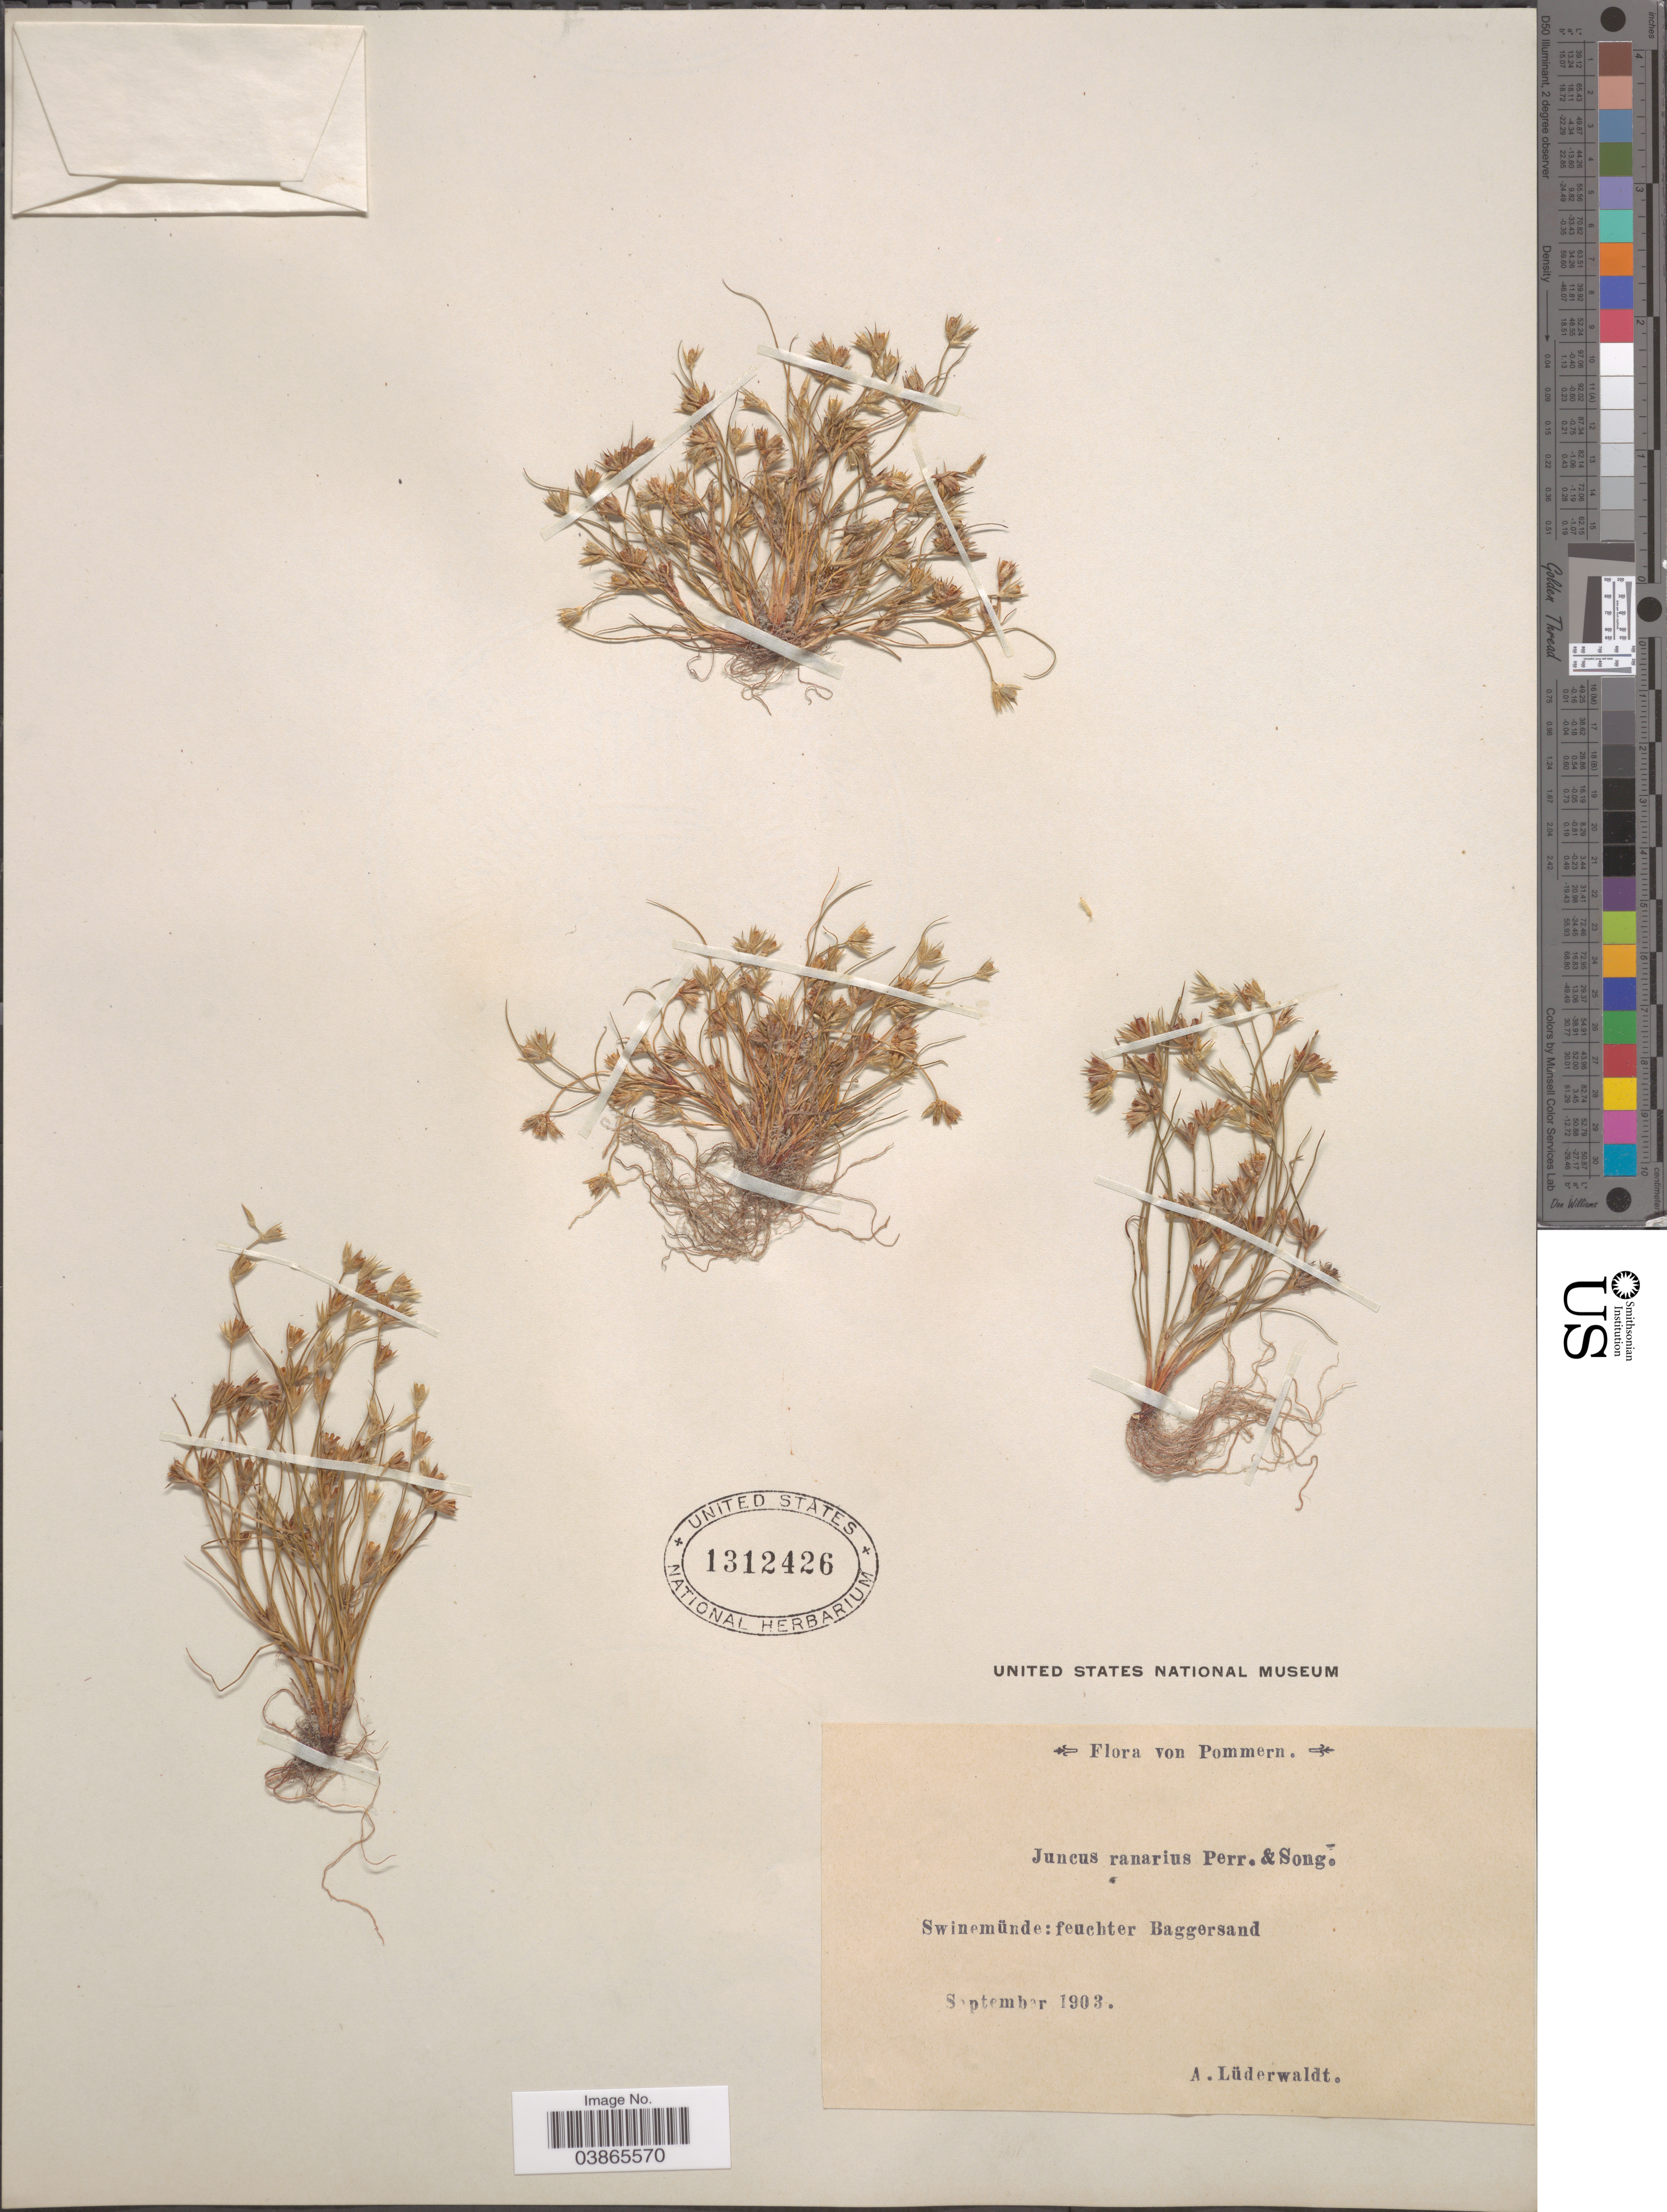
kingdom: Plantae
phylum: Tracheophyta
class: Liliopsida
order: Poales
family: Juncaceae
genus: Juncus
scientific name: Juncus ranarius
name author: Songeon & E.P. Perrier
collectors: A. Lüderwaldt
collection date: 1903-09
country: Germany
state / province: Mecklenburg-Vorpommern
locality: Von Pommern. Swinemünde: feuchte Baggersand.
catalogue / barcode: US 1312426